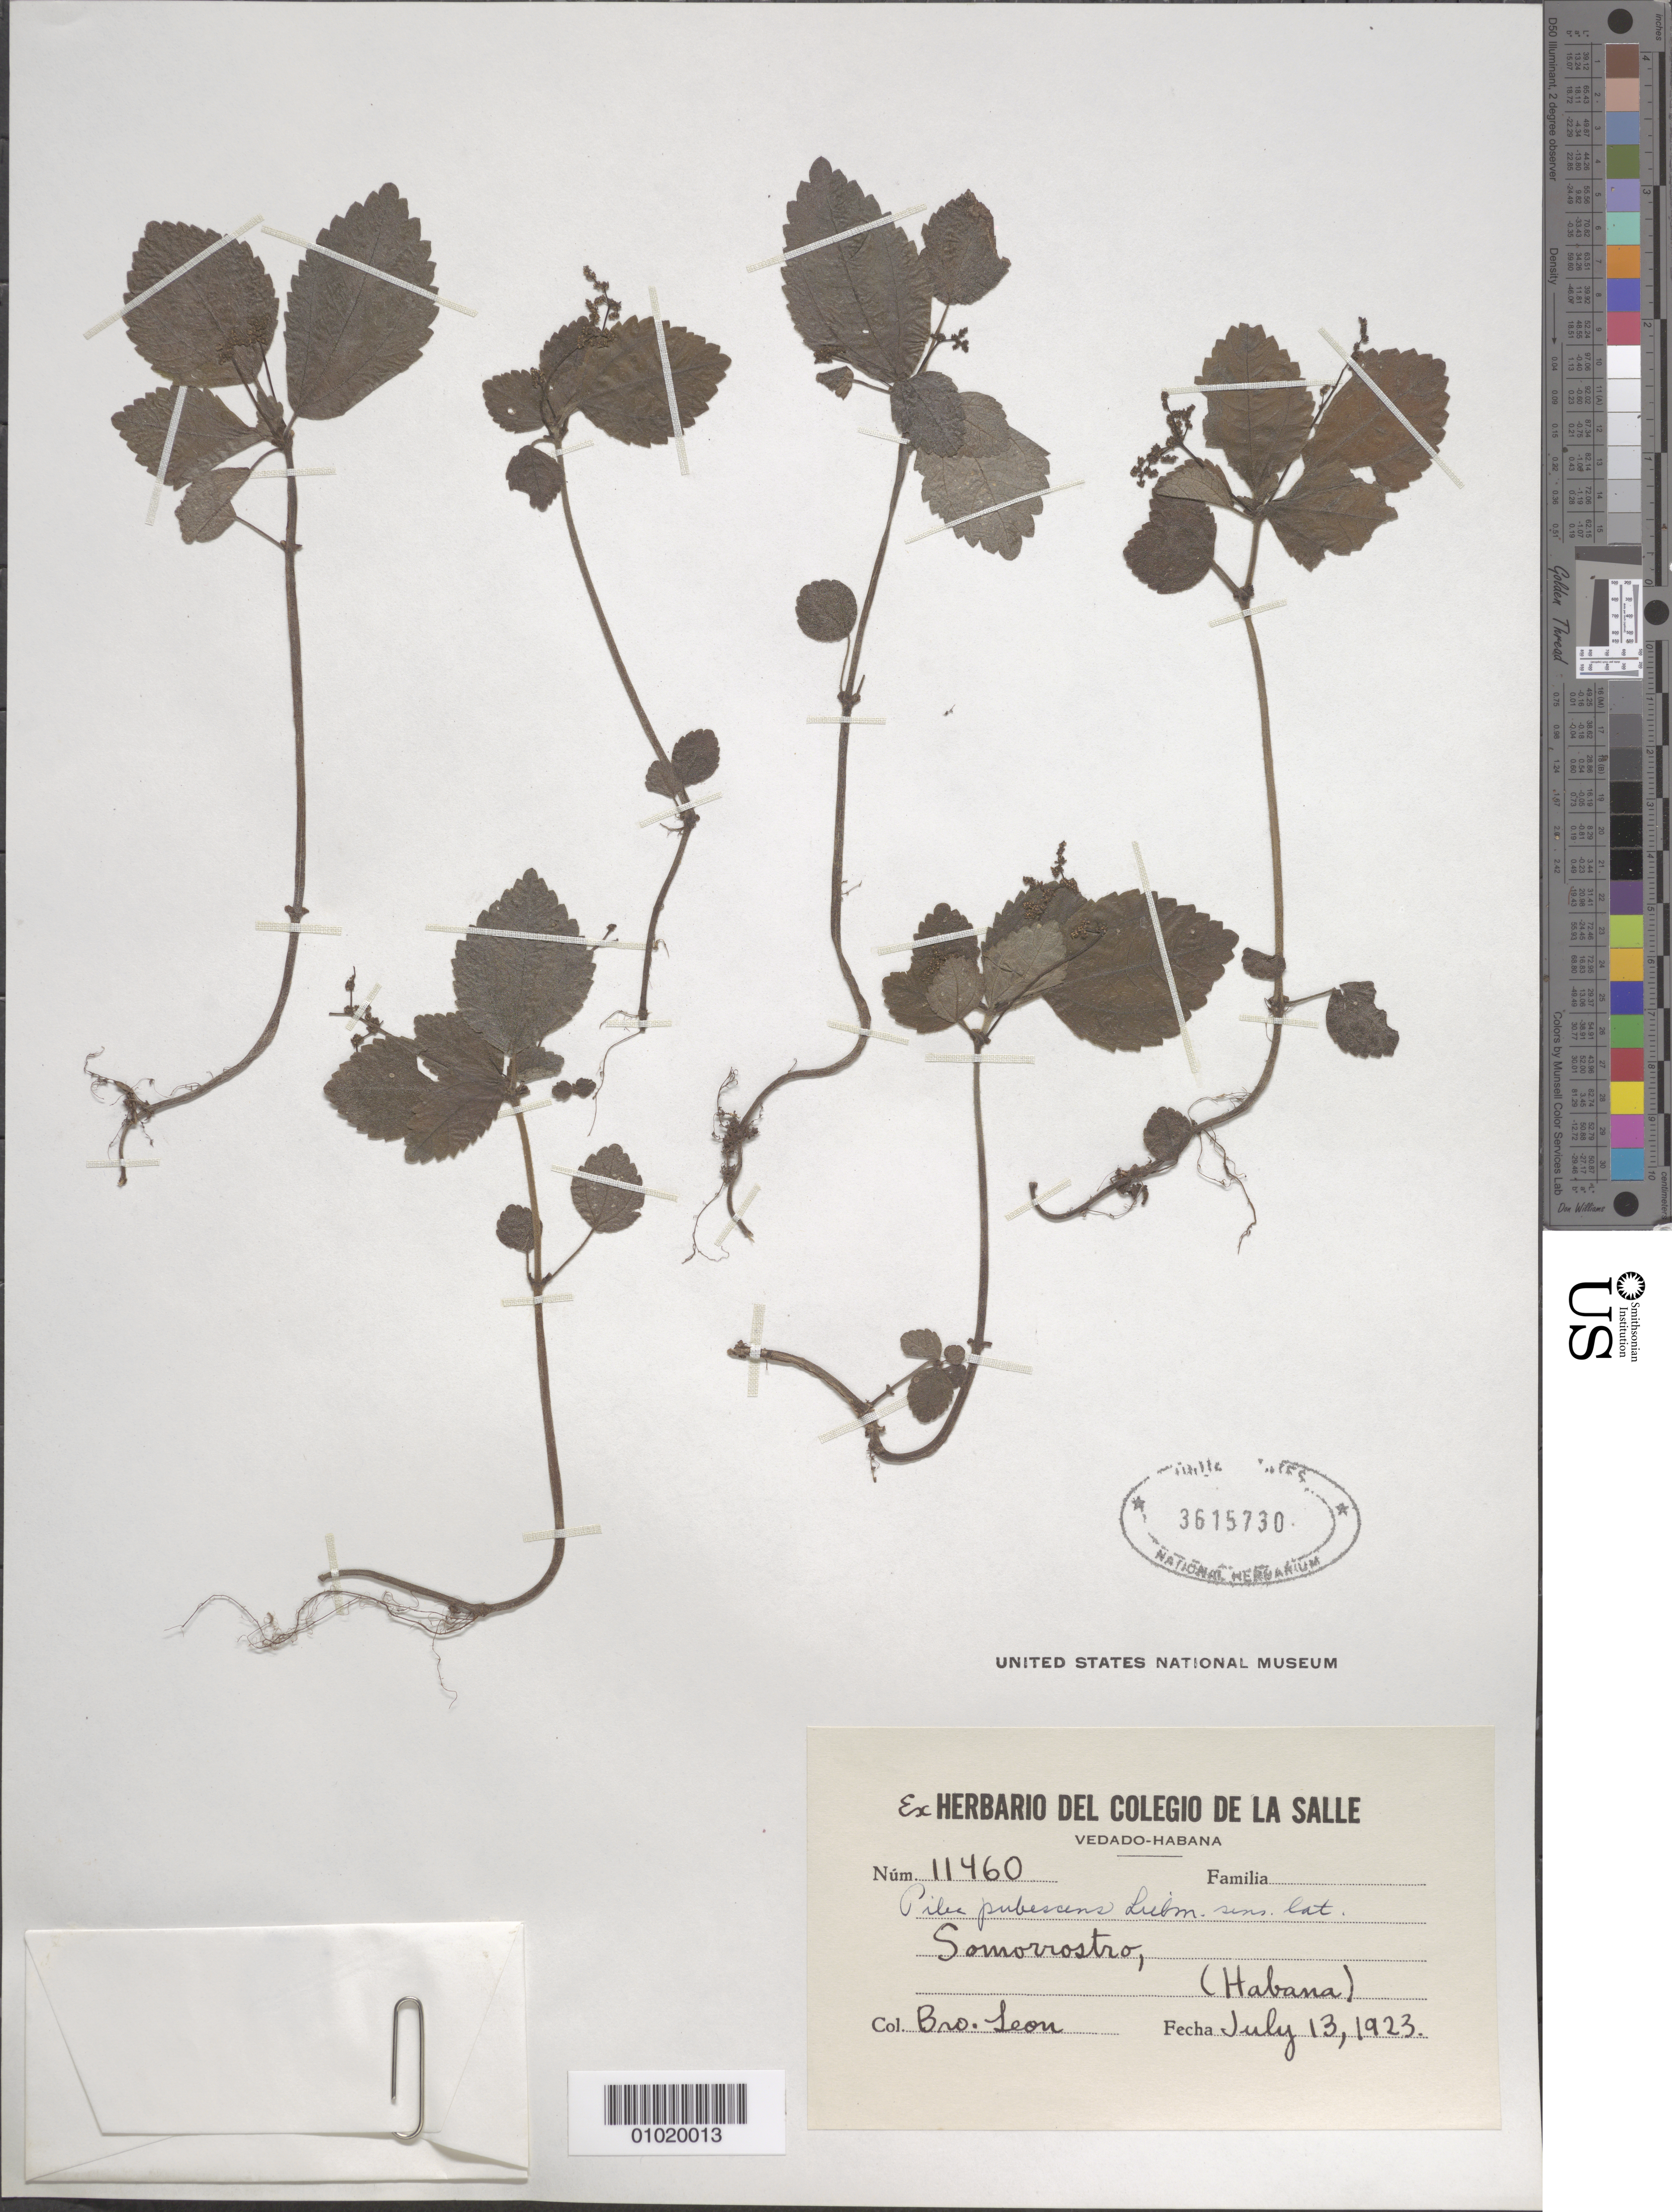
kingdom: Plantae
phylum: Tracheophyta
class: Magnoliopsida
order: Rosales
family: Urticaceae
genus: Pilea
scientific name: Pilea pubescens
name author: Liebm.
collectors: Bro. León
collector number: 11460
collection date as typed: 13 Jul 1923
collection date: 1923-07-13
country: Cuba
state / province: La Habana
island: Cuba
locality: Samorrostro, (Habana)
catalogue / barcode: US 3615730